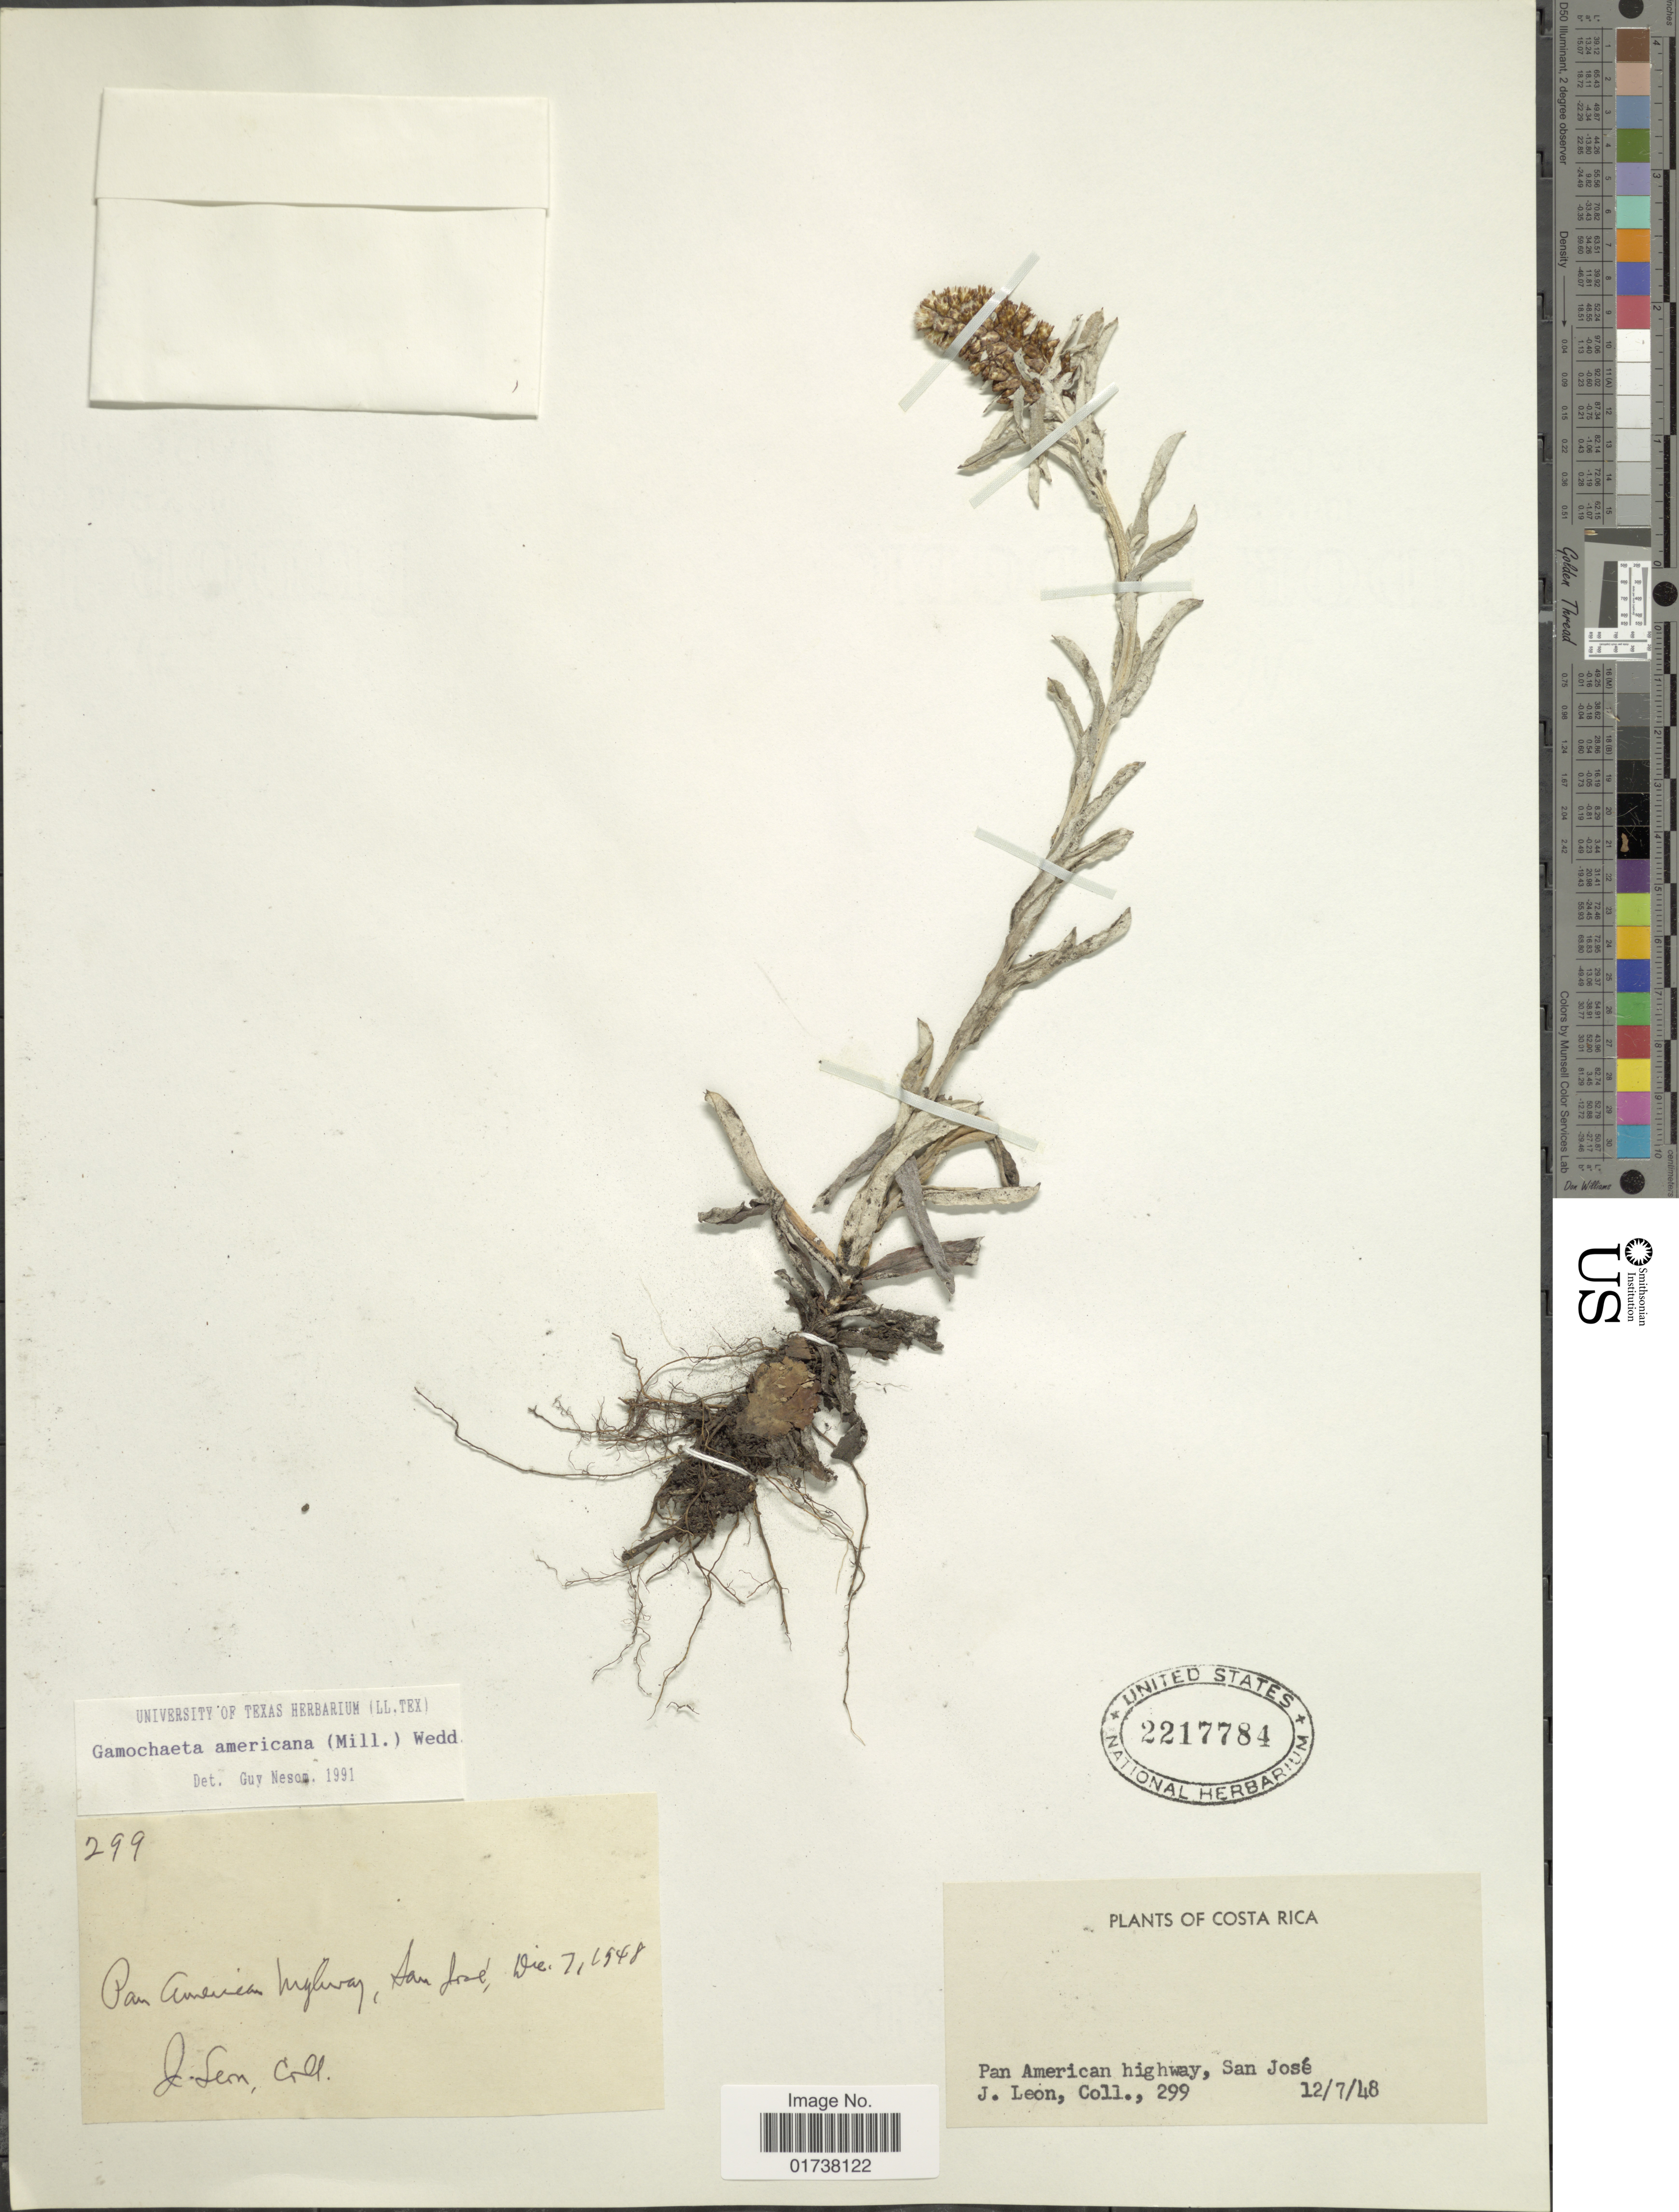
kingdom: Plantae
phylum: Tracheophyta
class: Magnoliopsida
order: Asterales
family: Asteraceae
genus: Gamochaeta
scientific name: Gamochaeta americana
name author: (Mill.) Wedd.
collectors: J. León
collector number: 299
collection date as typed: Transcribed d/m/y: 12/7/48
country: Costa Rica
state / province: San José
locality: Pan American Highway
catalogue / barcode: US 2217784